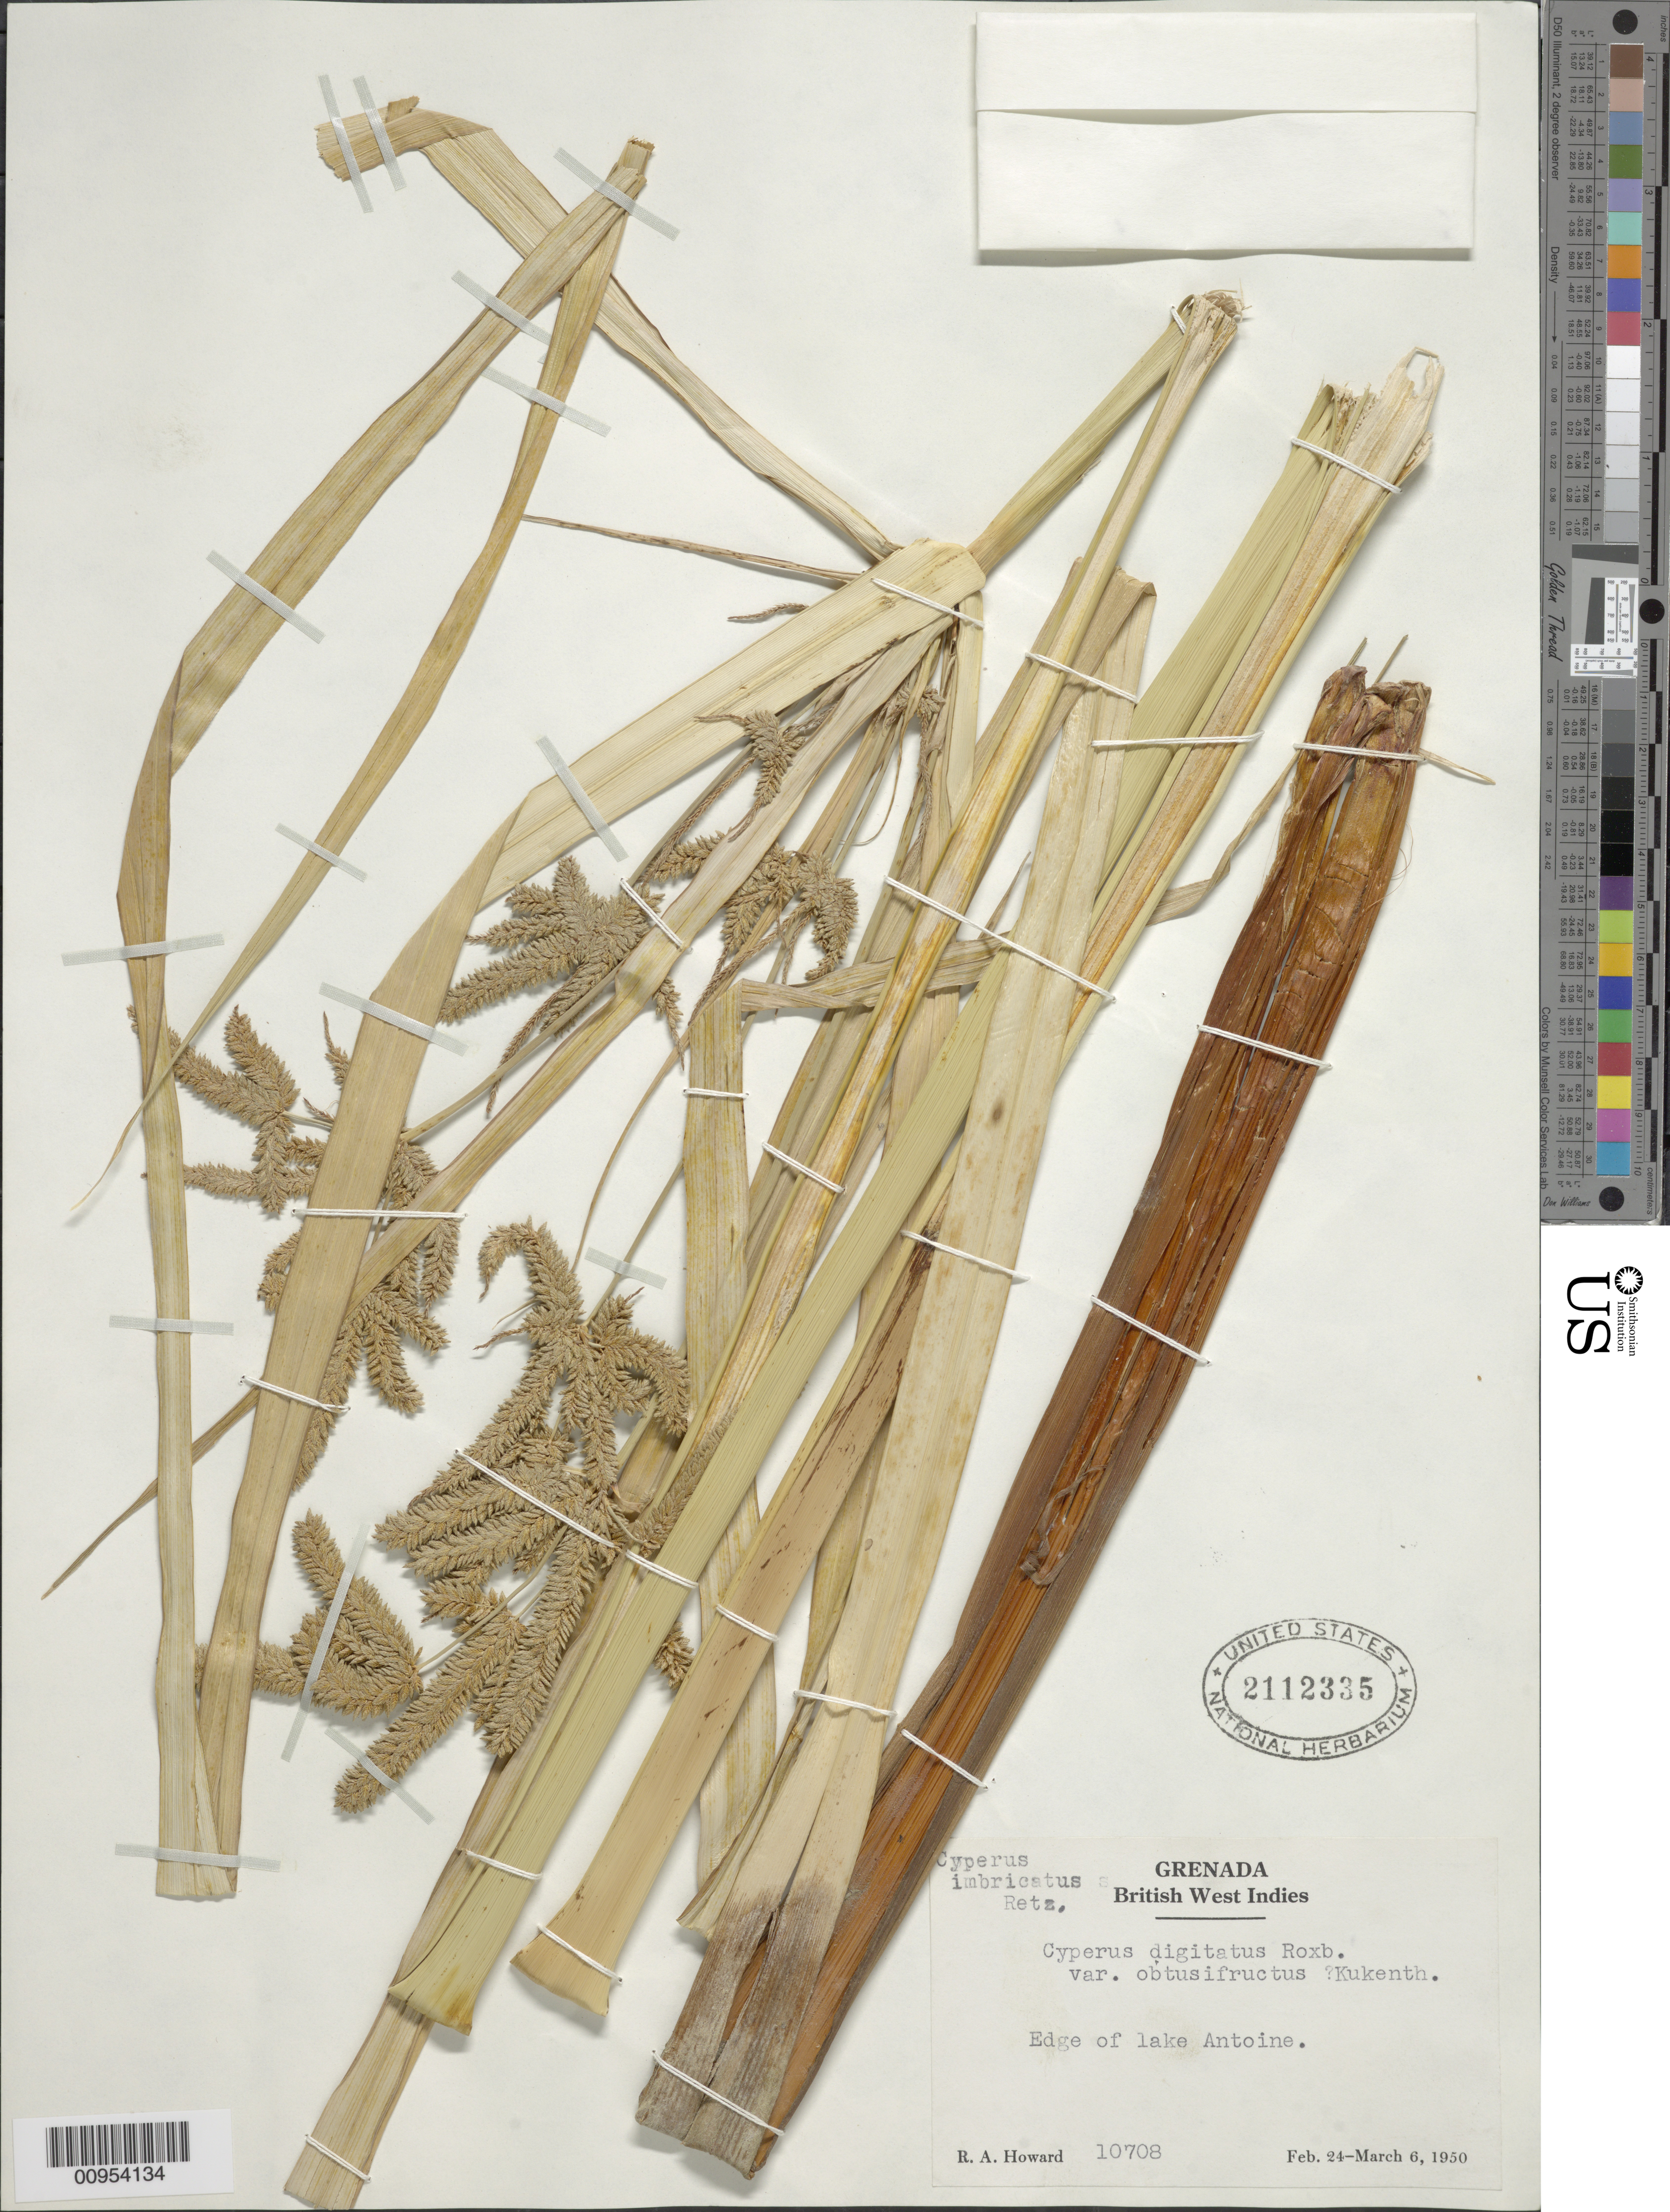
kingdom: Plantae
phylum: Tracheophyta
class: Liliopsida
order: Poales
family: Cyperaceae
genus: Cyperus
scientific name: Cyperus imbricatus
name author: Retz.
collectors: R. A. Howard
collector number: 10708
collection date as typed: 24 Feb 1950 to 06 Mar 1950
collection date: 1950-02-24/1950-03-06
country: Grenada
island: Grenada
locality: Edge of Lake Antoine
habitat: Edge of lake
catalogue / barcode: US 2112335